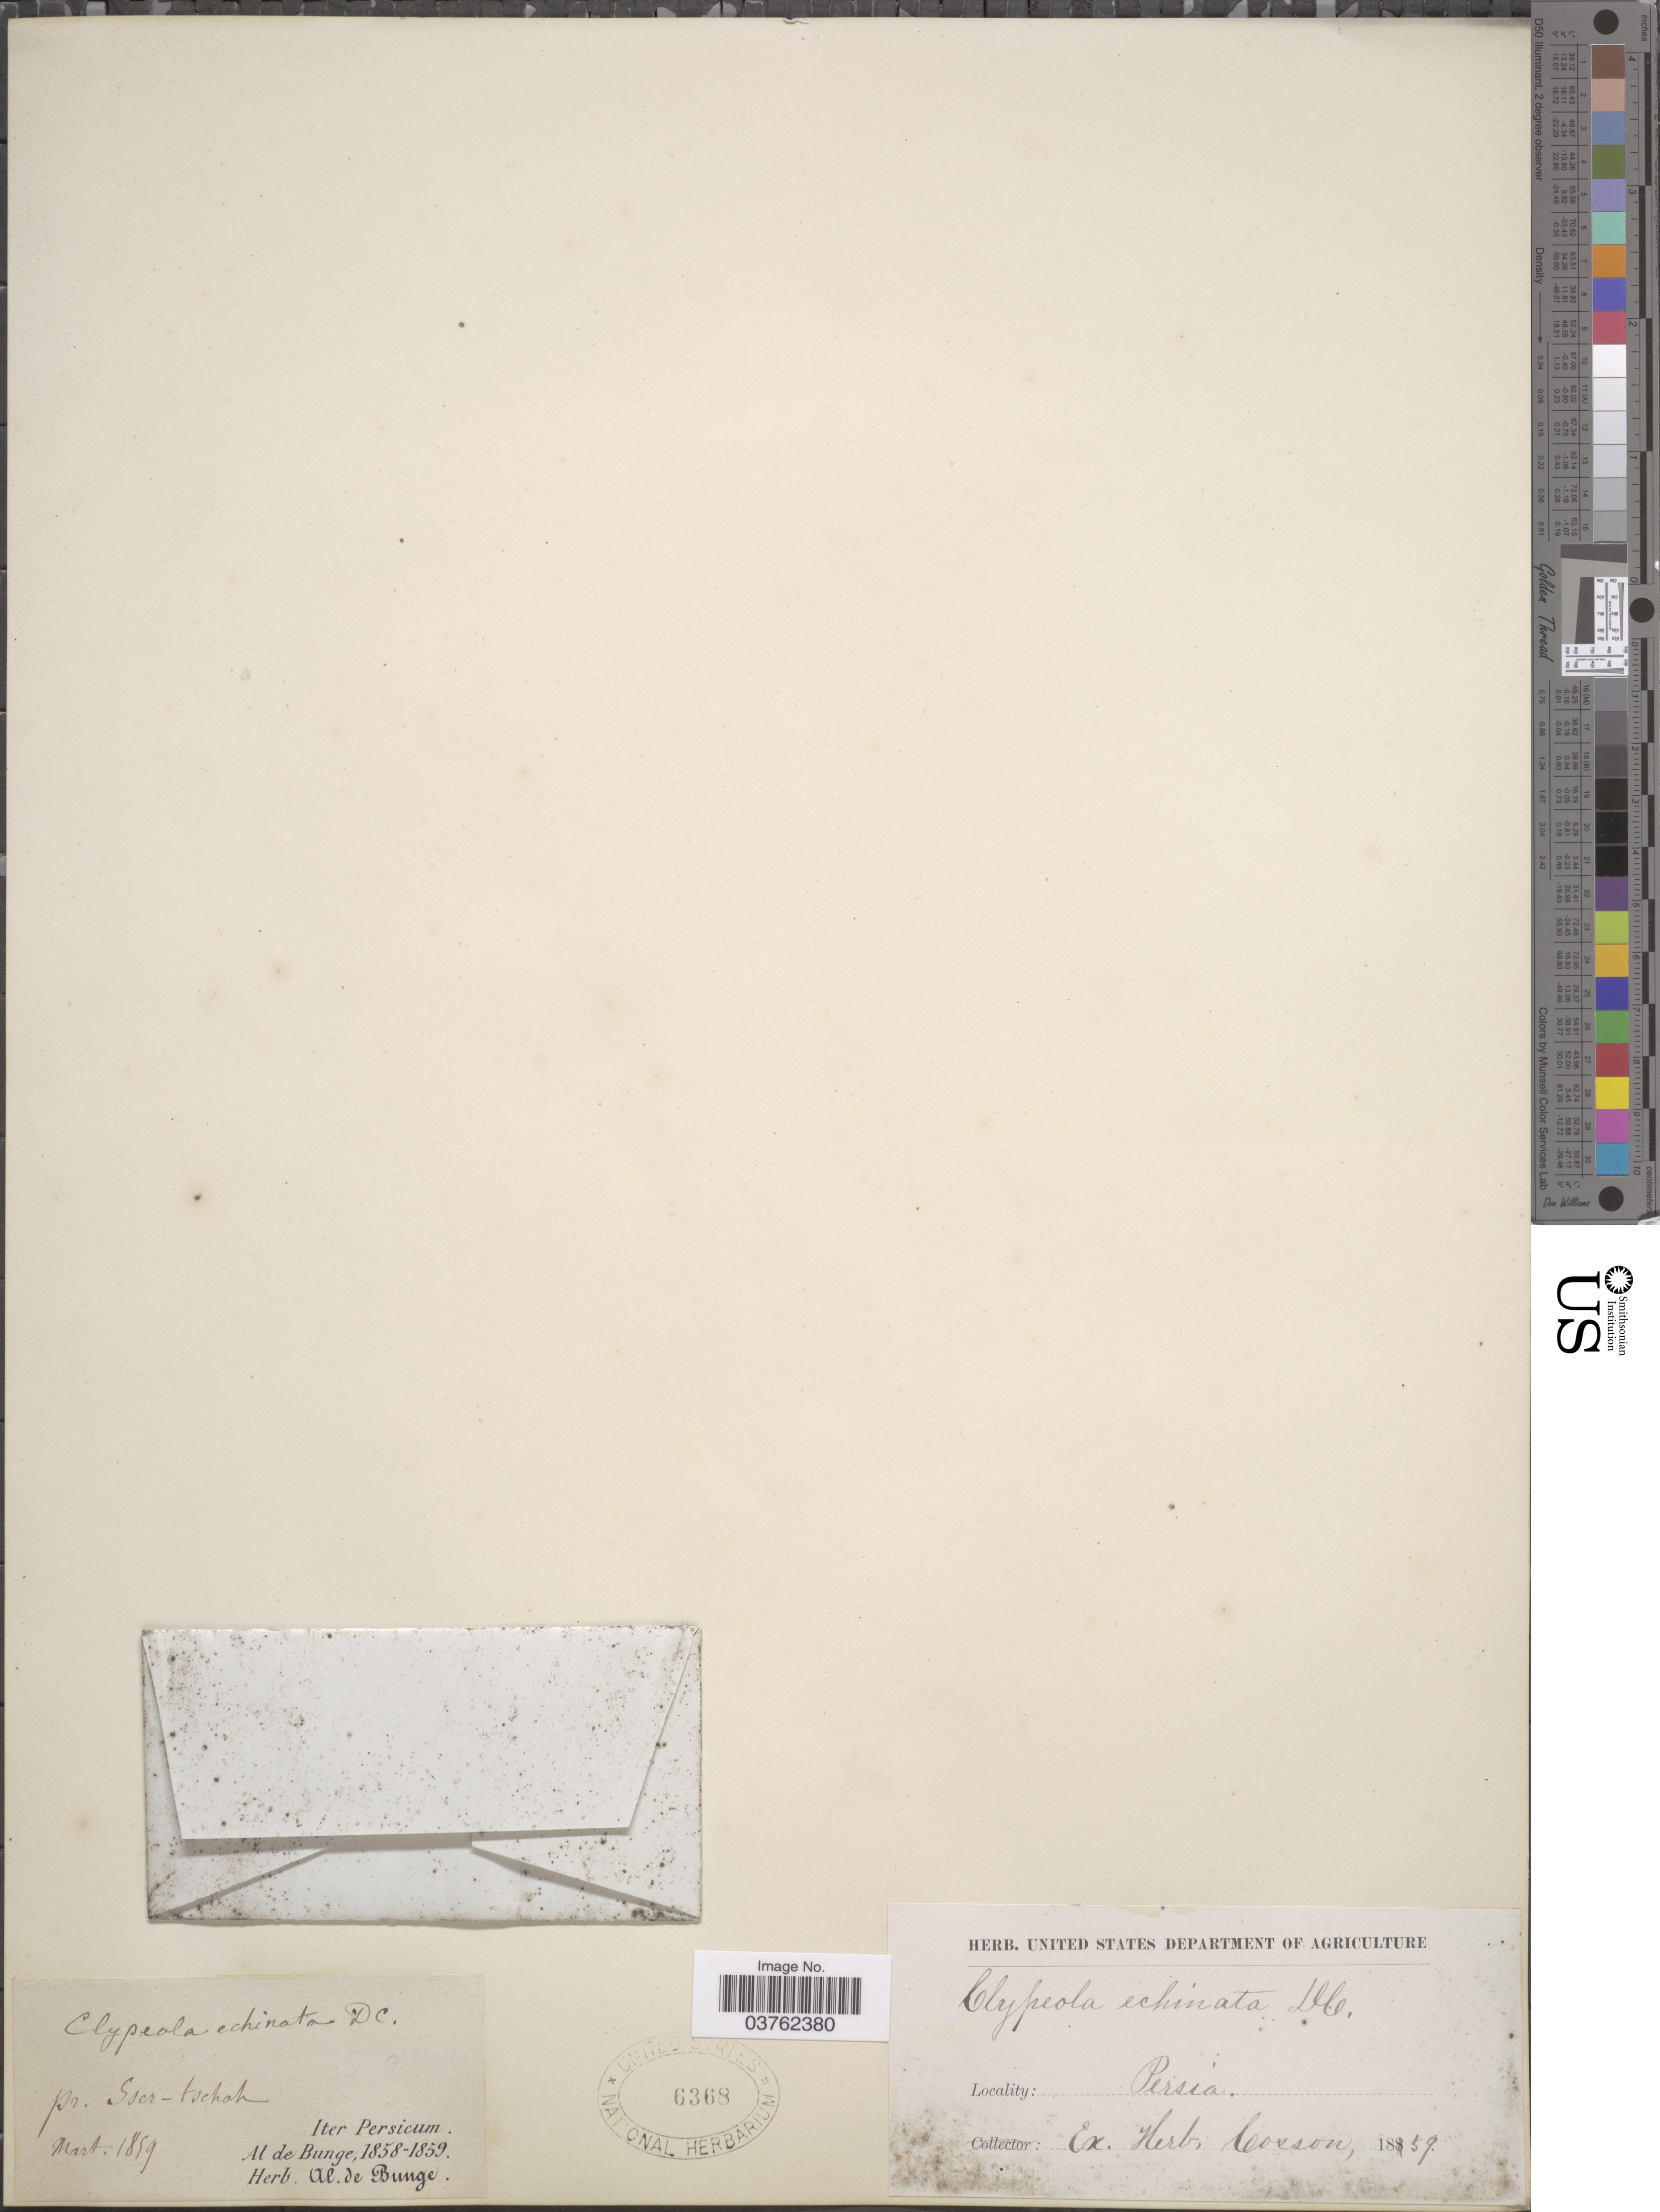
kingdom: Plantae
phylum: Tracheophyta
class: Magnoliopsida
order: Brassicales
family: Brassicaceae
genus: Clypeola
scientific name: Clypeola echinata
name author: Boiss.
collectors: A. de Bunge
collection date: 1859-03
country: Iran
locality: Pr. Sser- tschah. Iter Persicum. Al de Bunge. Persia.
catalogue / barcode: US 6368